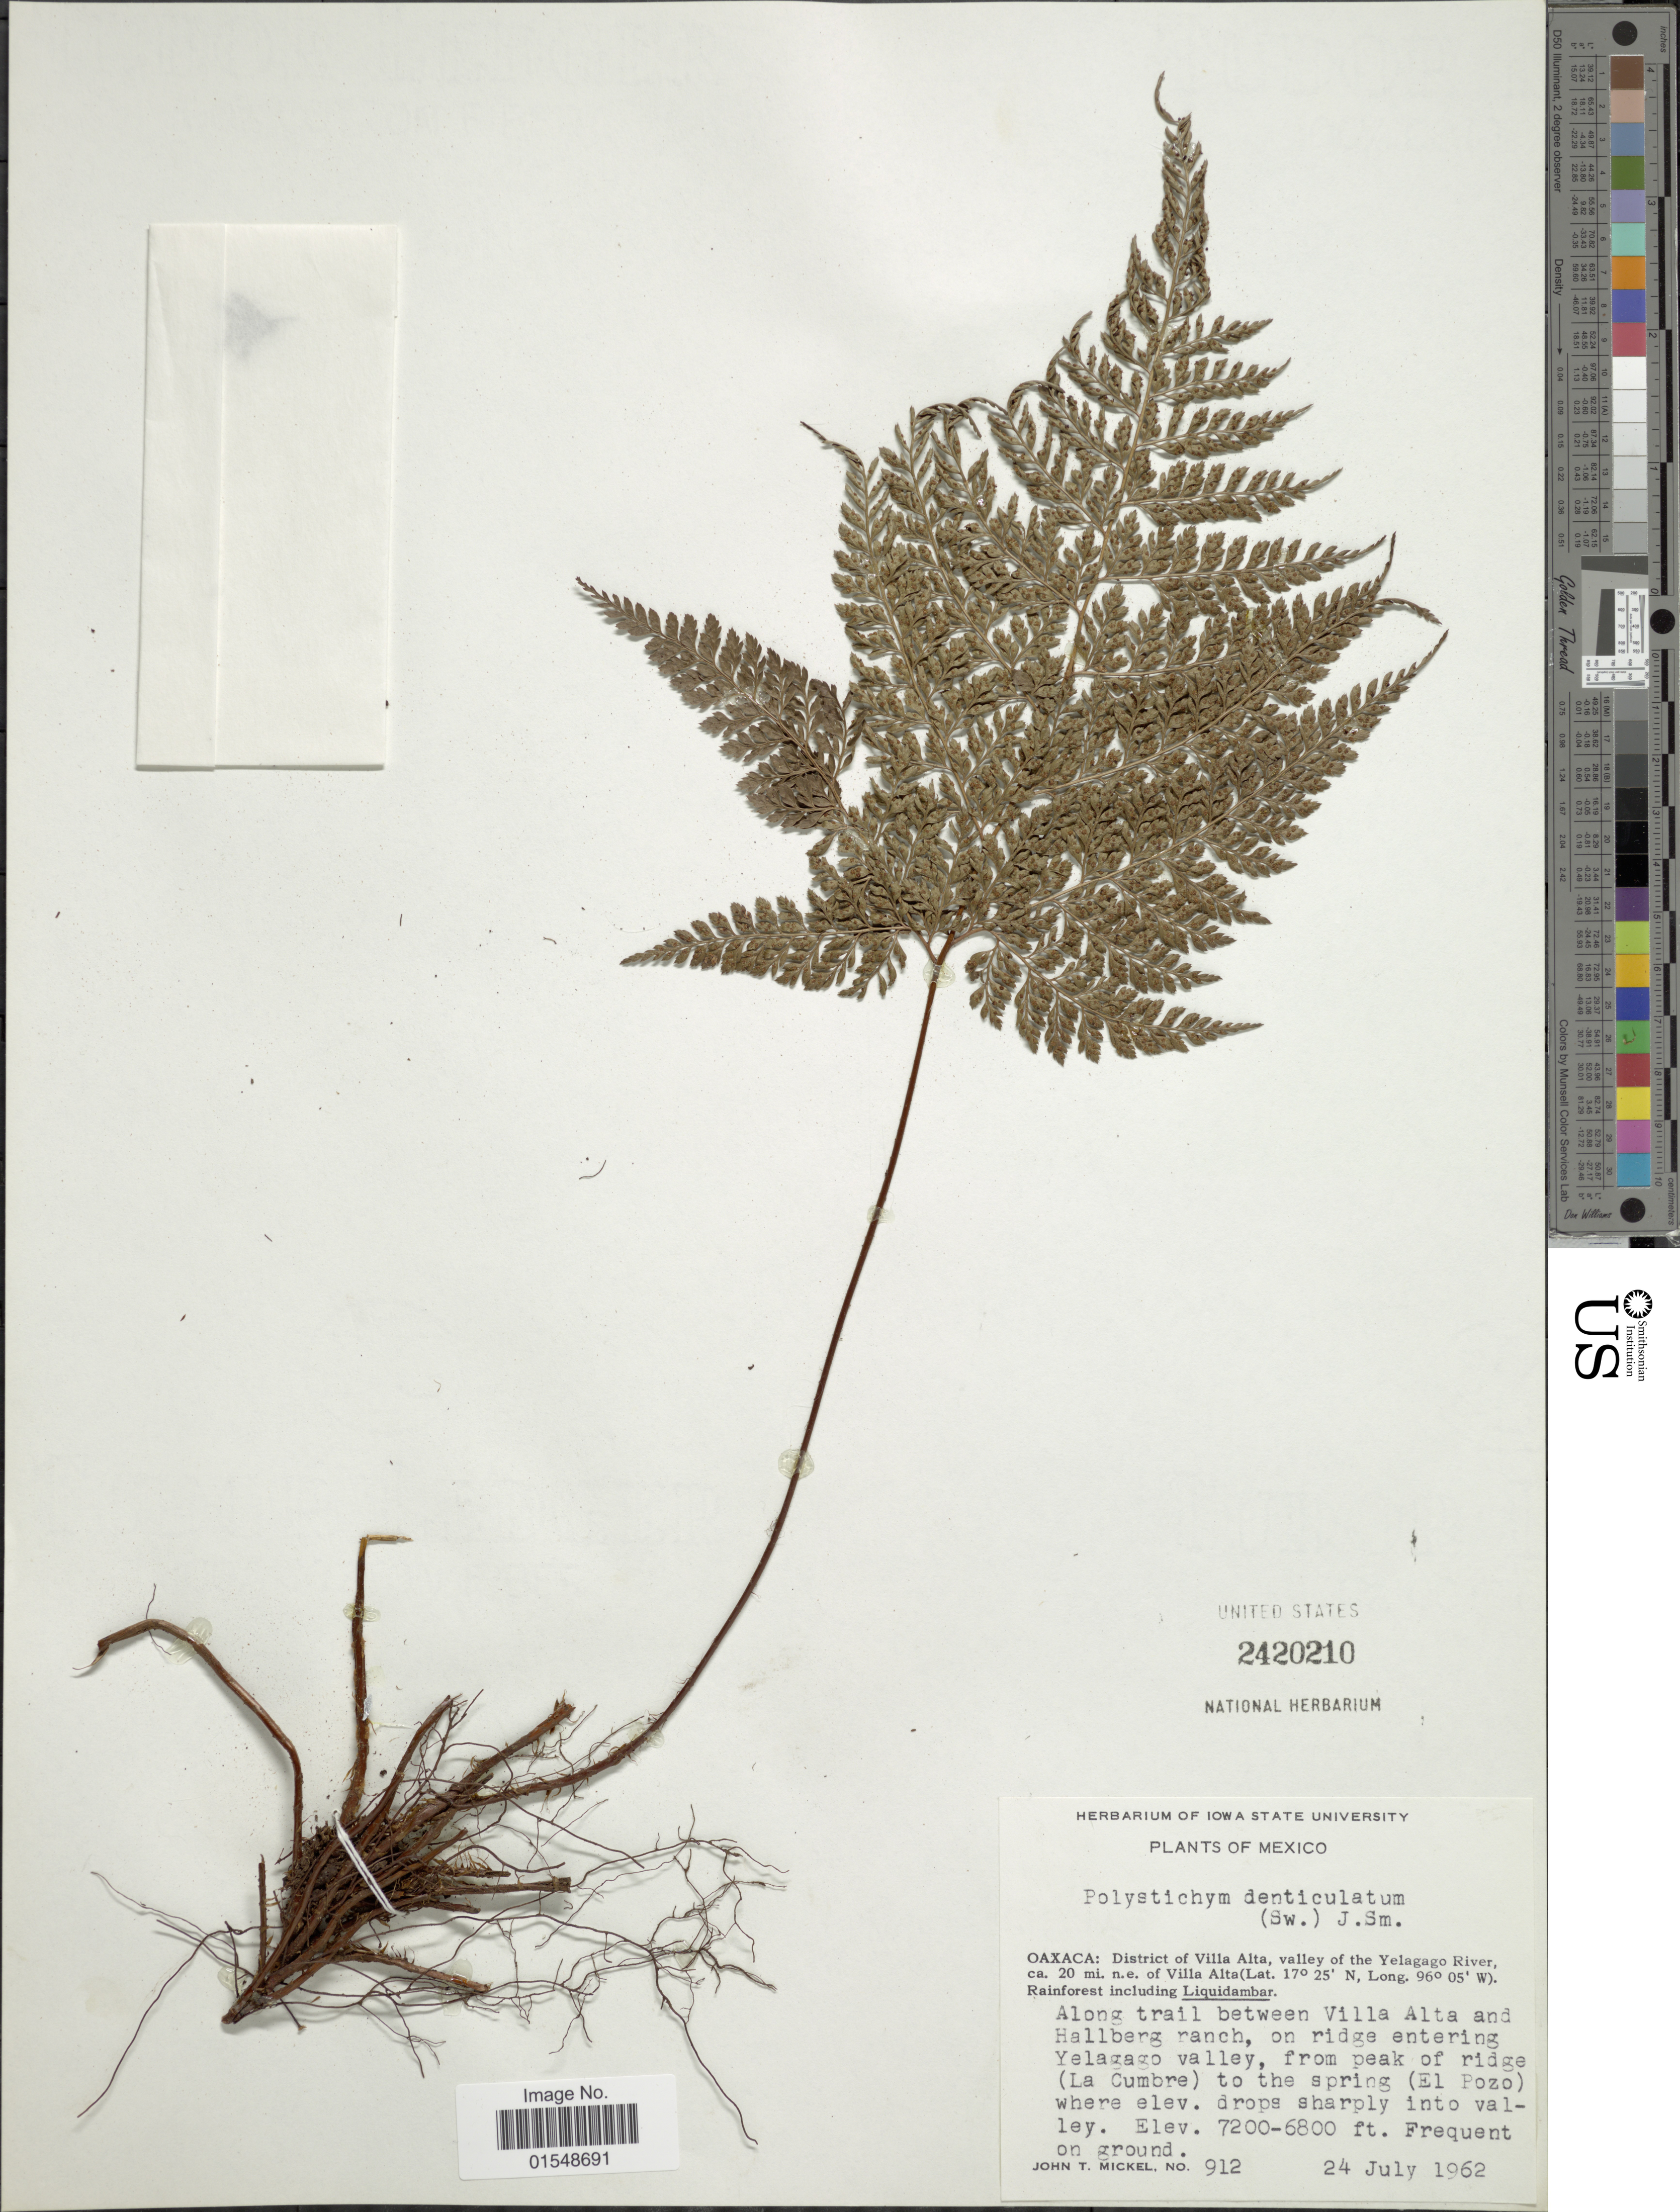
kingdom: Plantae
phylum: Tracheophyta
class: Polypodiopsida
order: Polypodiales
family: Dryopteridaceae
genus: Arachniodes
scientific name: Arachniodes denticulata var. jucunda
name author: (Fée) Lellinger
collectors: J. T. Mickel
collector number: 912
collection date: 1962-07-24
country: Mexico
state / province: Oaxaca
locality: District of Villa Alta, valley of the Yelagago River, ca. 20 mi. n. e. of Villa Alta, along trail between Villa Alta and Hallberg ranch, on ridge entering Yelagago valley, from peak of ridge (La Cumbre) to the spring (El Pozo)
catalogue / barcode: US 2420210